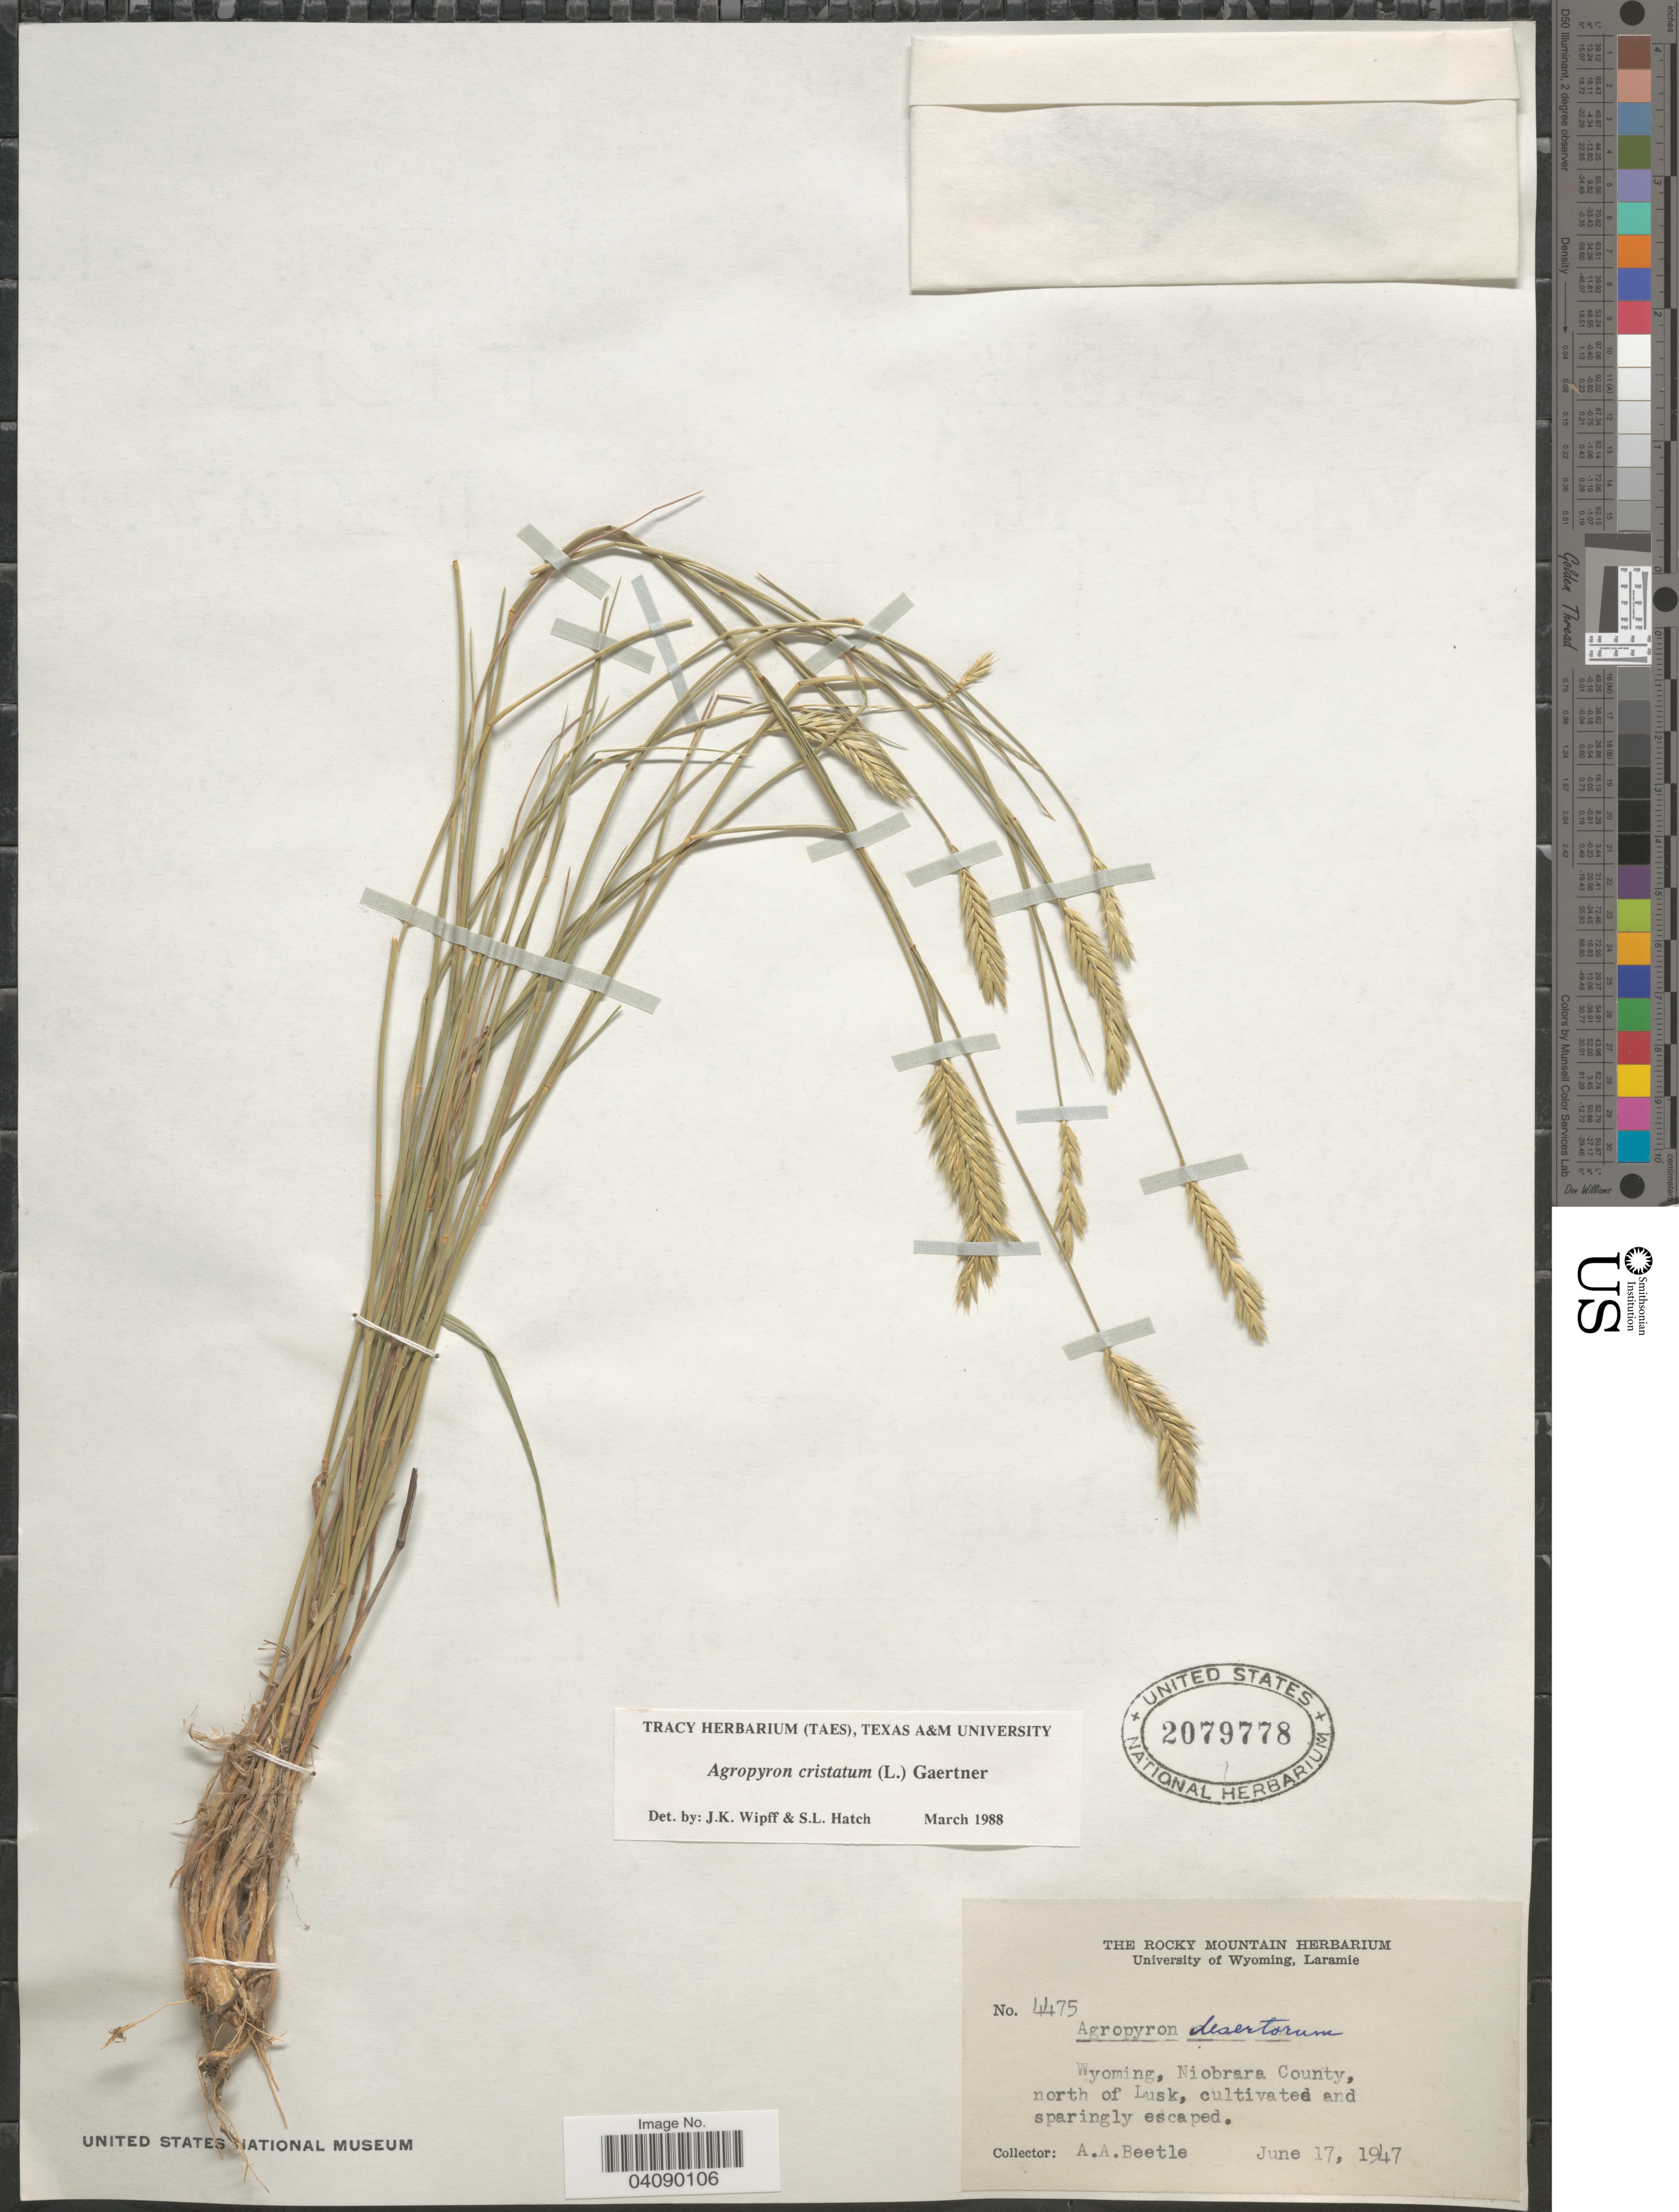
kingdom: Plantae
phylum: Tracheophyta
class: Liliopsida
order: Poales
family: Poaceae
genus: Agropyron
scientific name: Agropyron cristatum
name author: (L.) Gaertn.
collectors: A. A. Beetle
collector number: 4475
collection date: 1947-06-17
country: United States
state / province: Wyoming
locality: Niobrara County, north of Lusk, cultivated and sparingly escaped.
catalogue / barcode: US 2079778